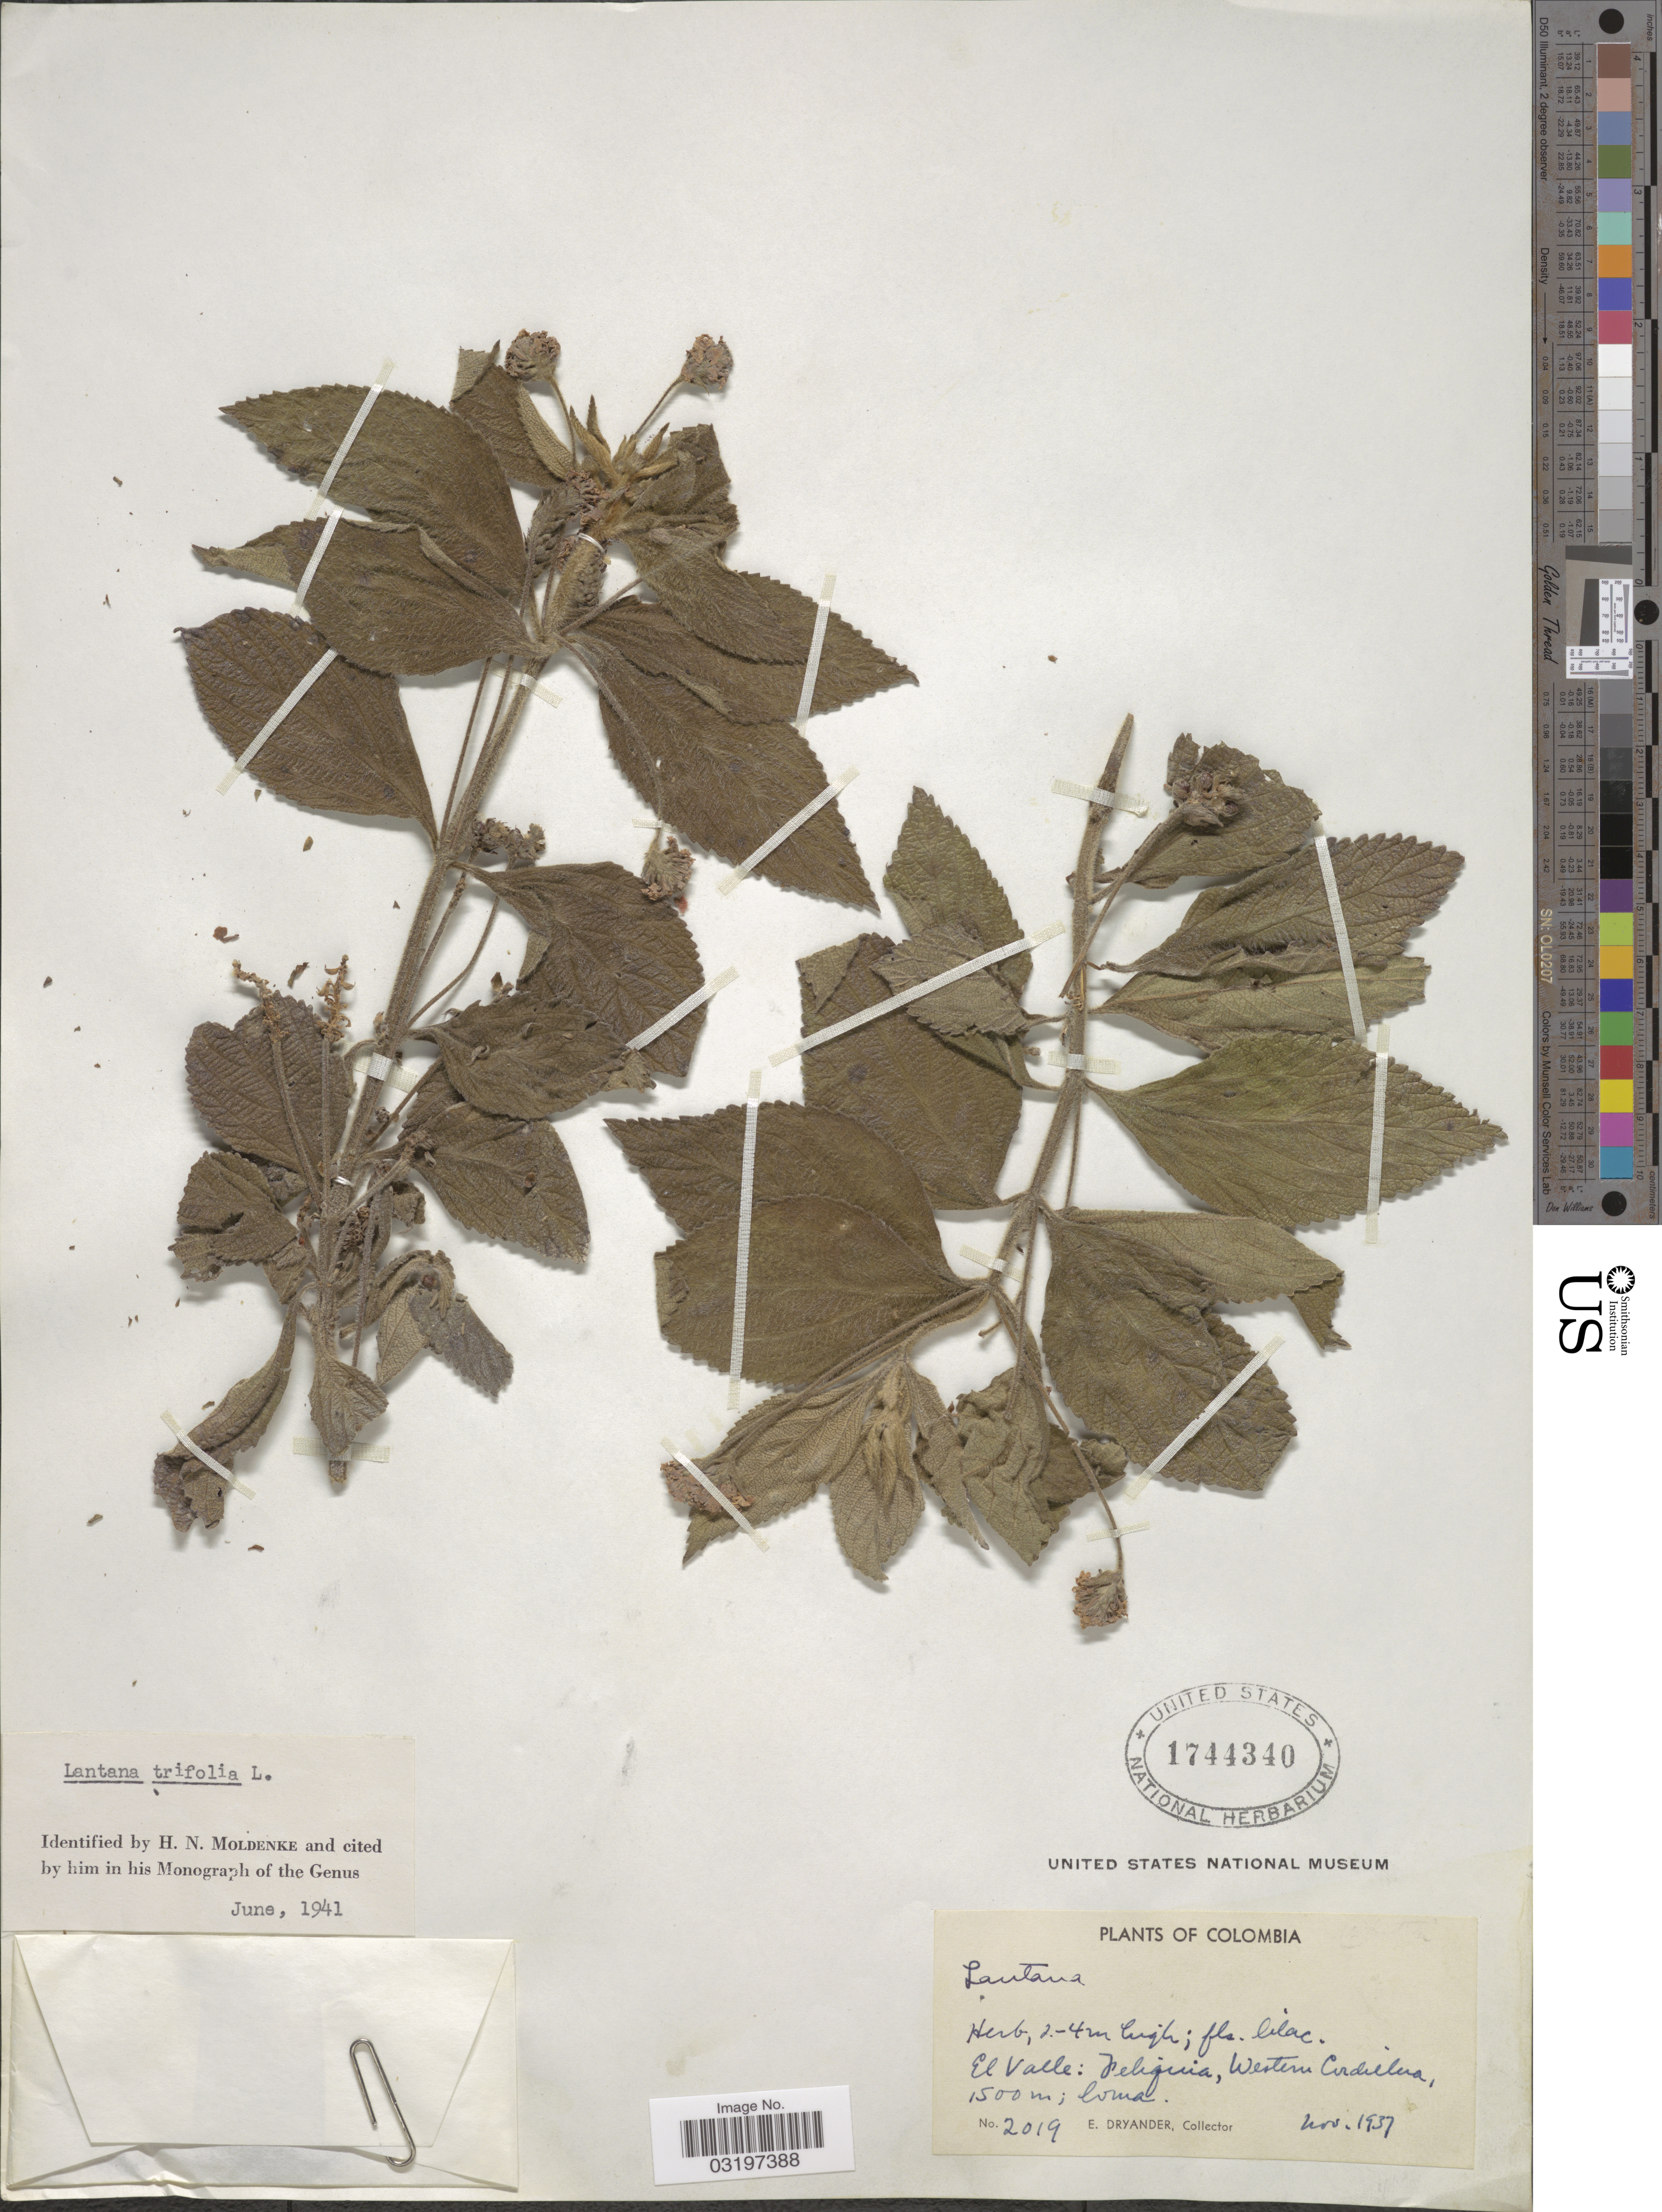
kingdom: Plantae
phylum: Tracheophyta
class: Magnoliopsida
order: Lamiales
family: Verbenaceae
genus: Lantana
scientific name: Lantana trifolia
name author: L.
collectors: E. Dryander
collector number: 2019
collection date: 1937-11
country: Colombia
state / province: Valle del Cauca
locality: El Valle: Feliquia, Western Cordillera.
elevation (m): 1500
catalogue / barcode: US 1744340